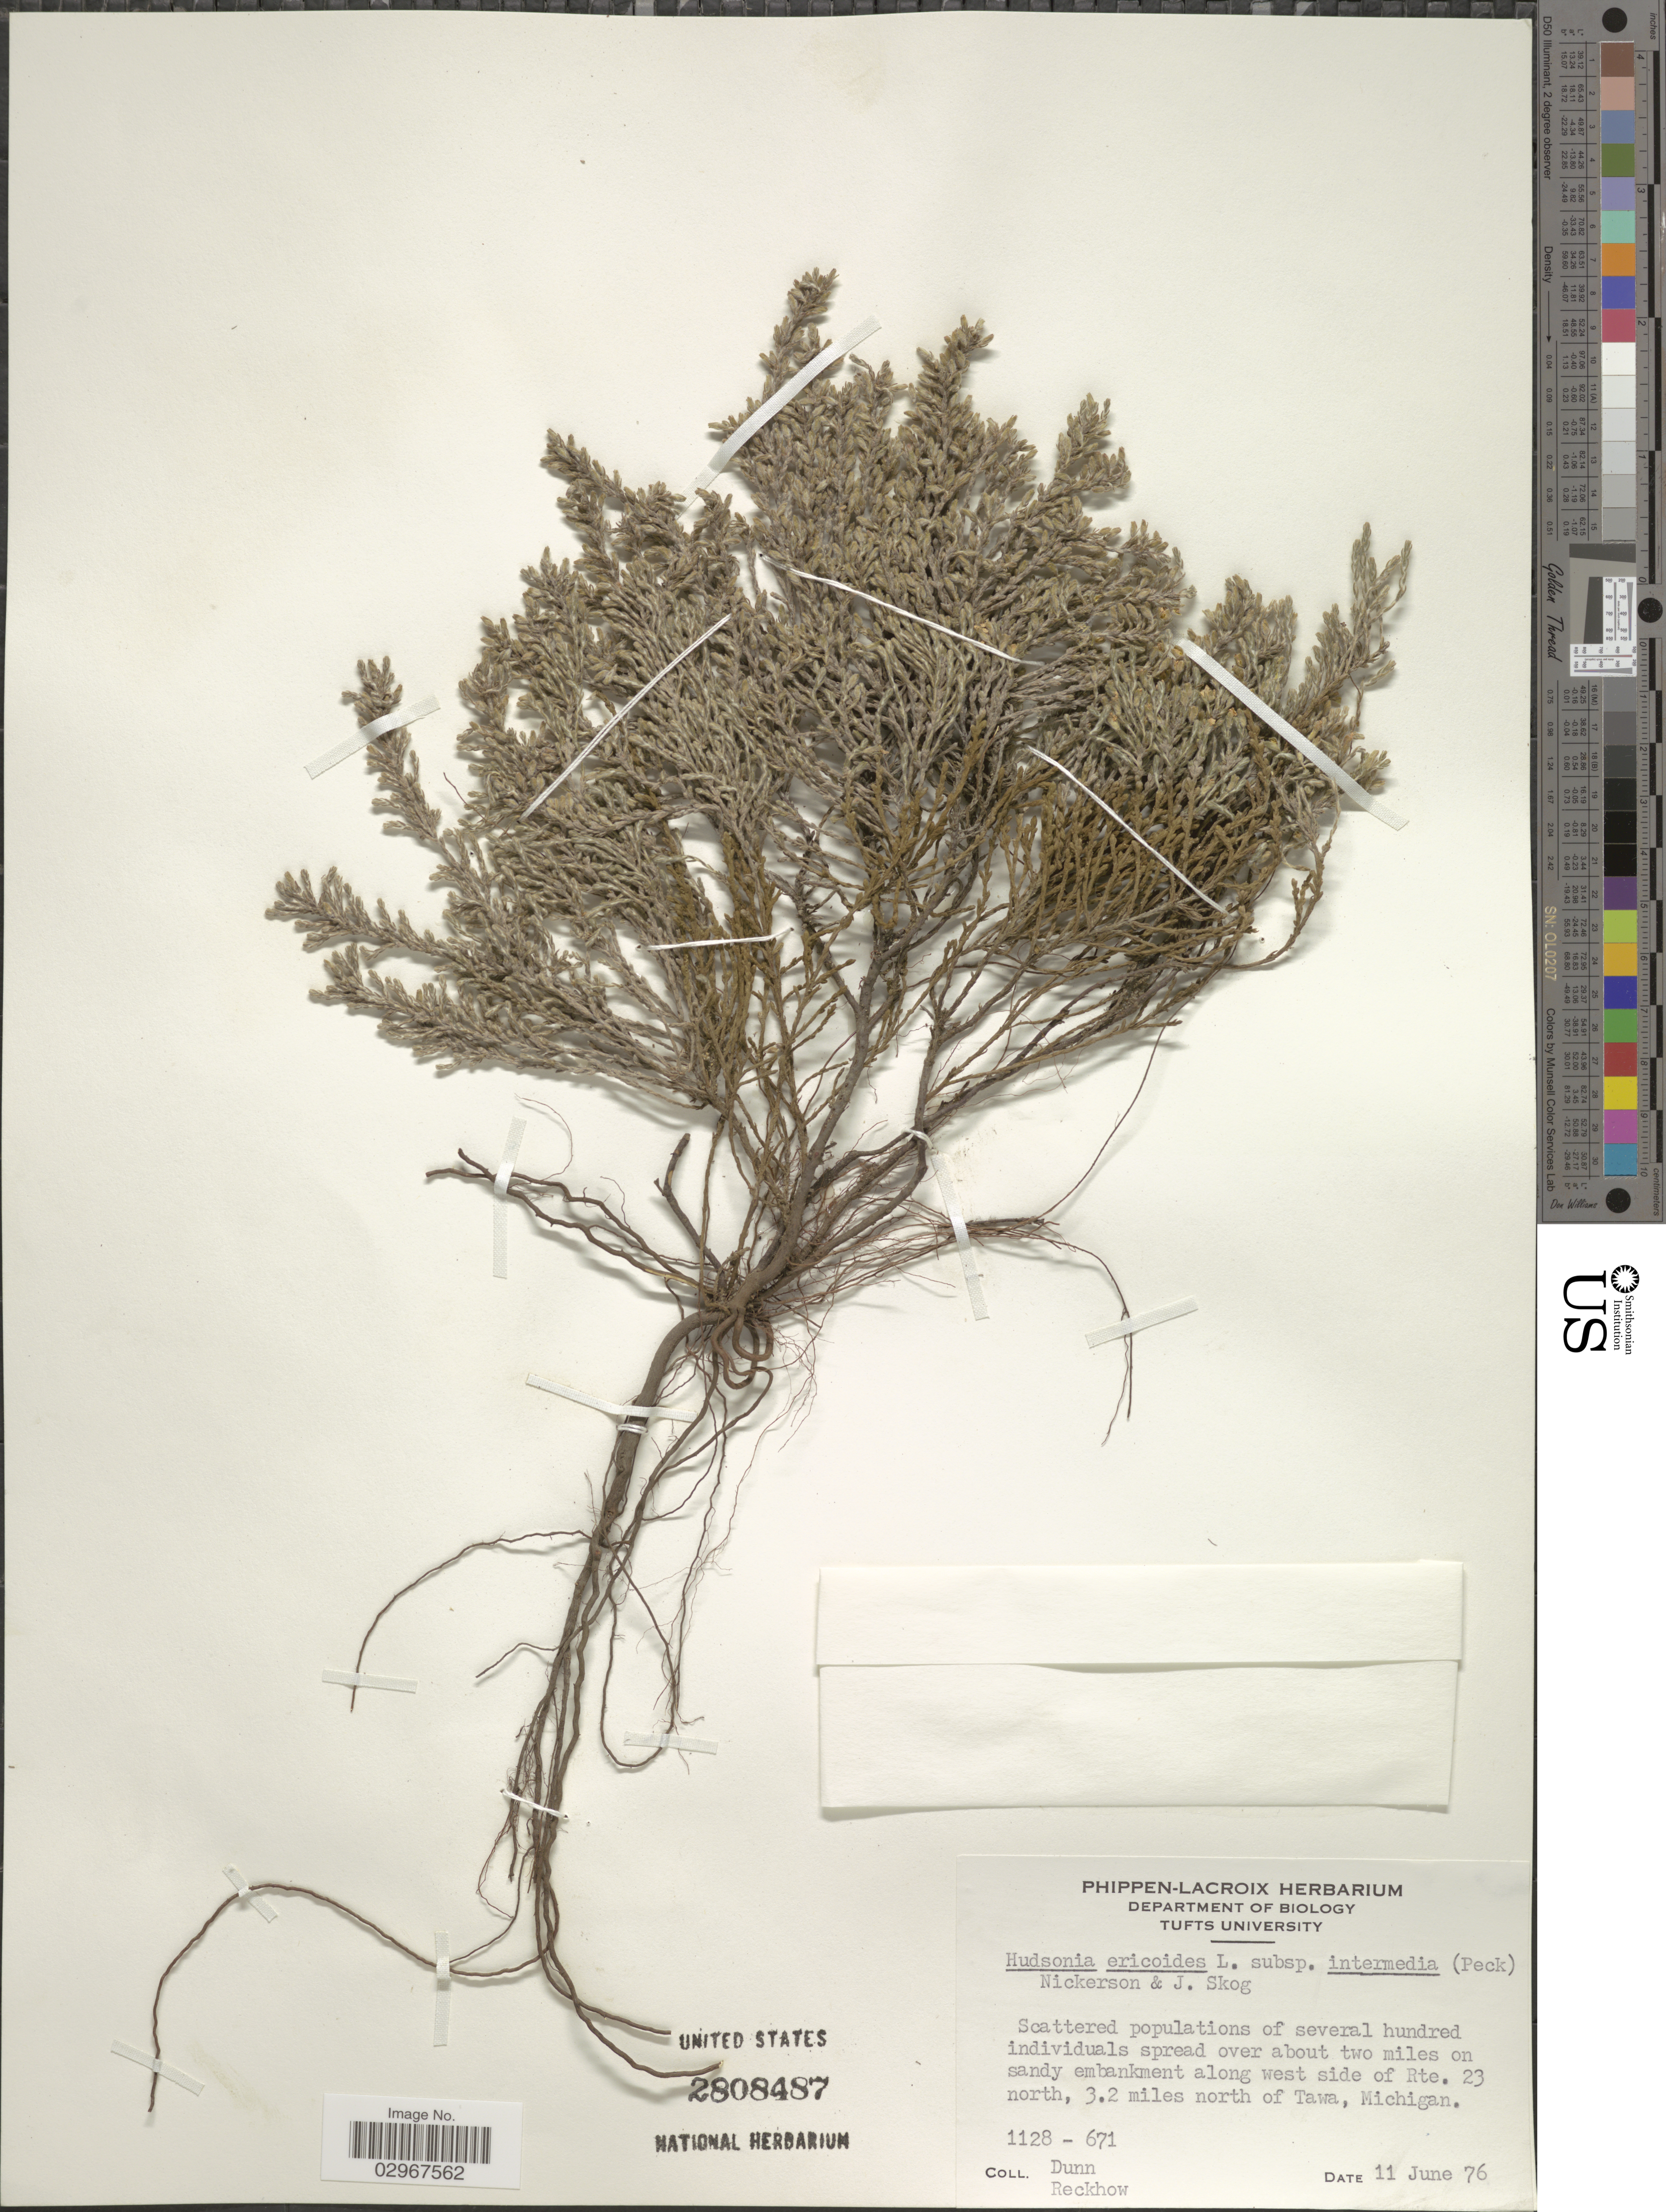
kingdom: Plantae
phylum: Tracheophyta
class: Magnoliopsida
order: Malvales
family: Cistaceae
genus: Hudsonia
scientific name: Hudsonia tomentosa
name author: Nutt.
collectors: -- Dunn & Reckhow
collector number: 1028-671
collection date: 1976-06-11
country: United States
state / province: Michigan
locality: About two miles on sandy embankment along west side of Rte. 23 north, 3.2 miles north of Tawa.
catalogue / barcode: US 2808487